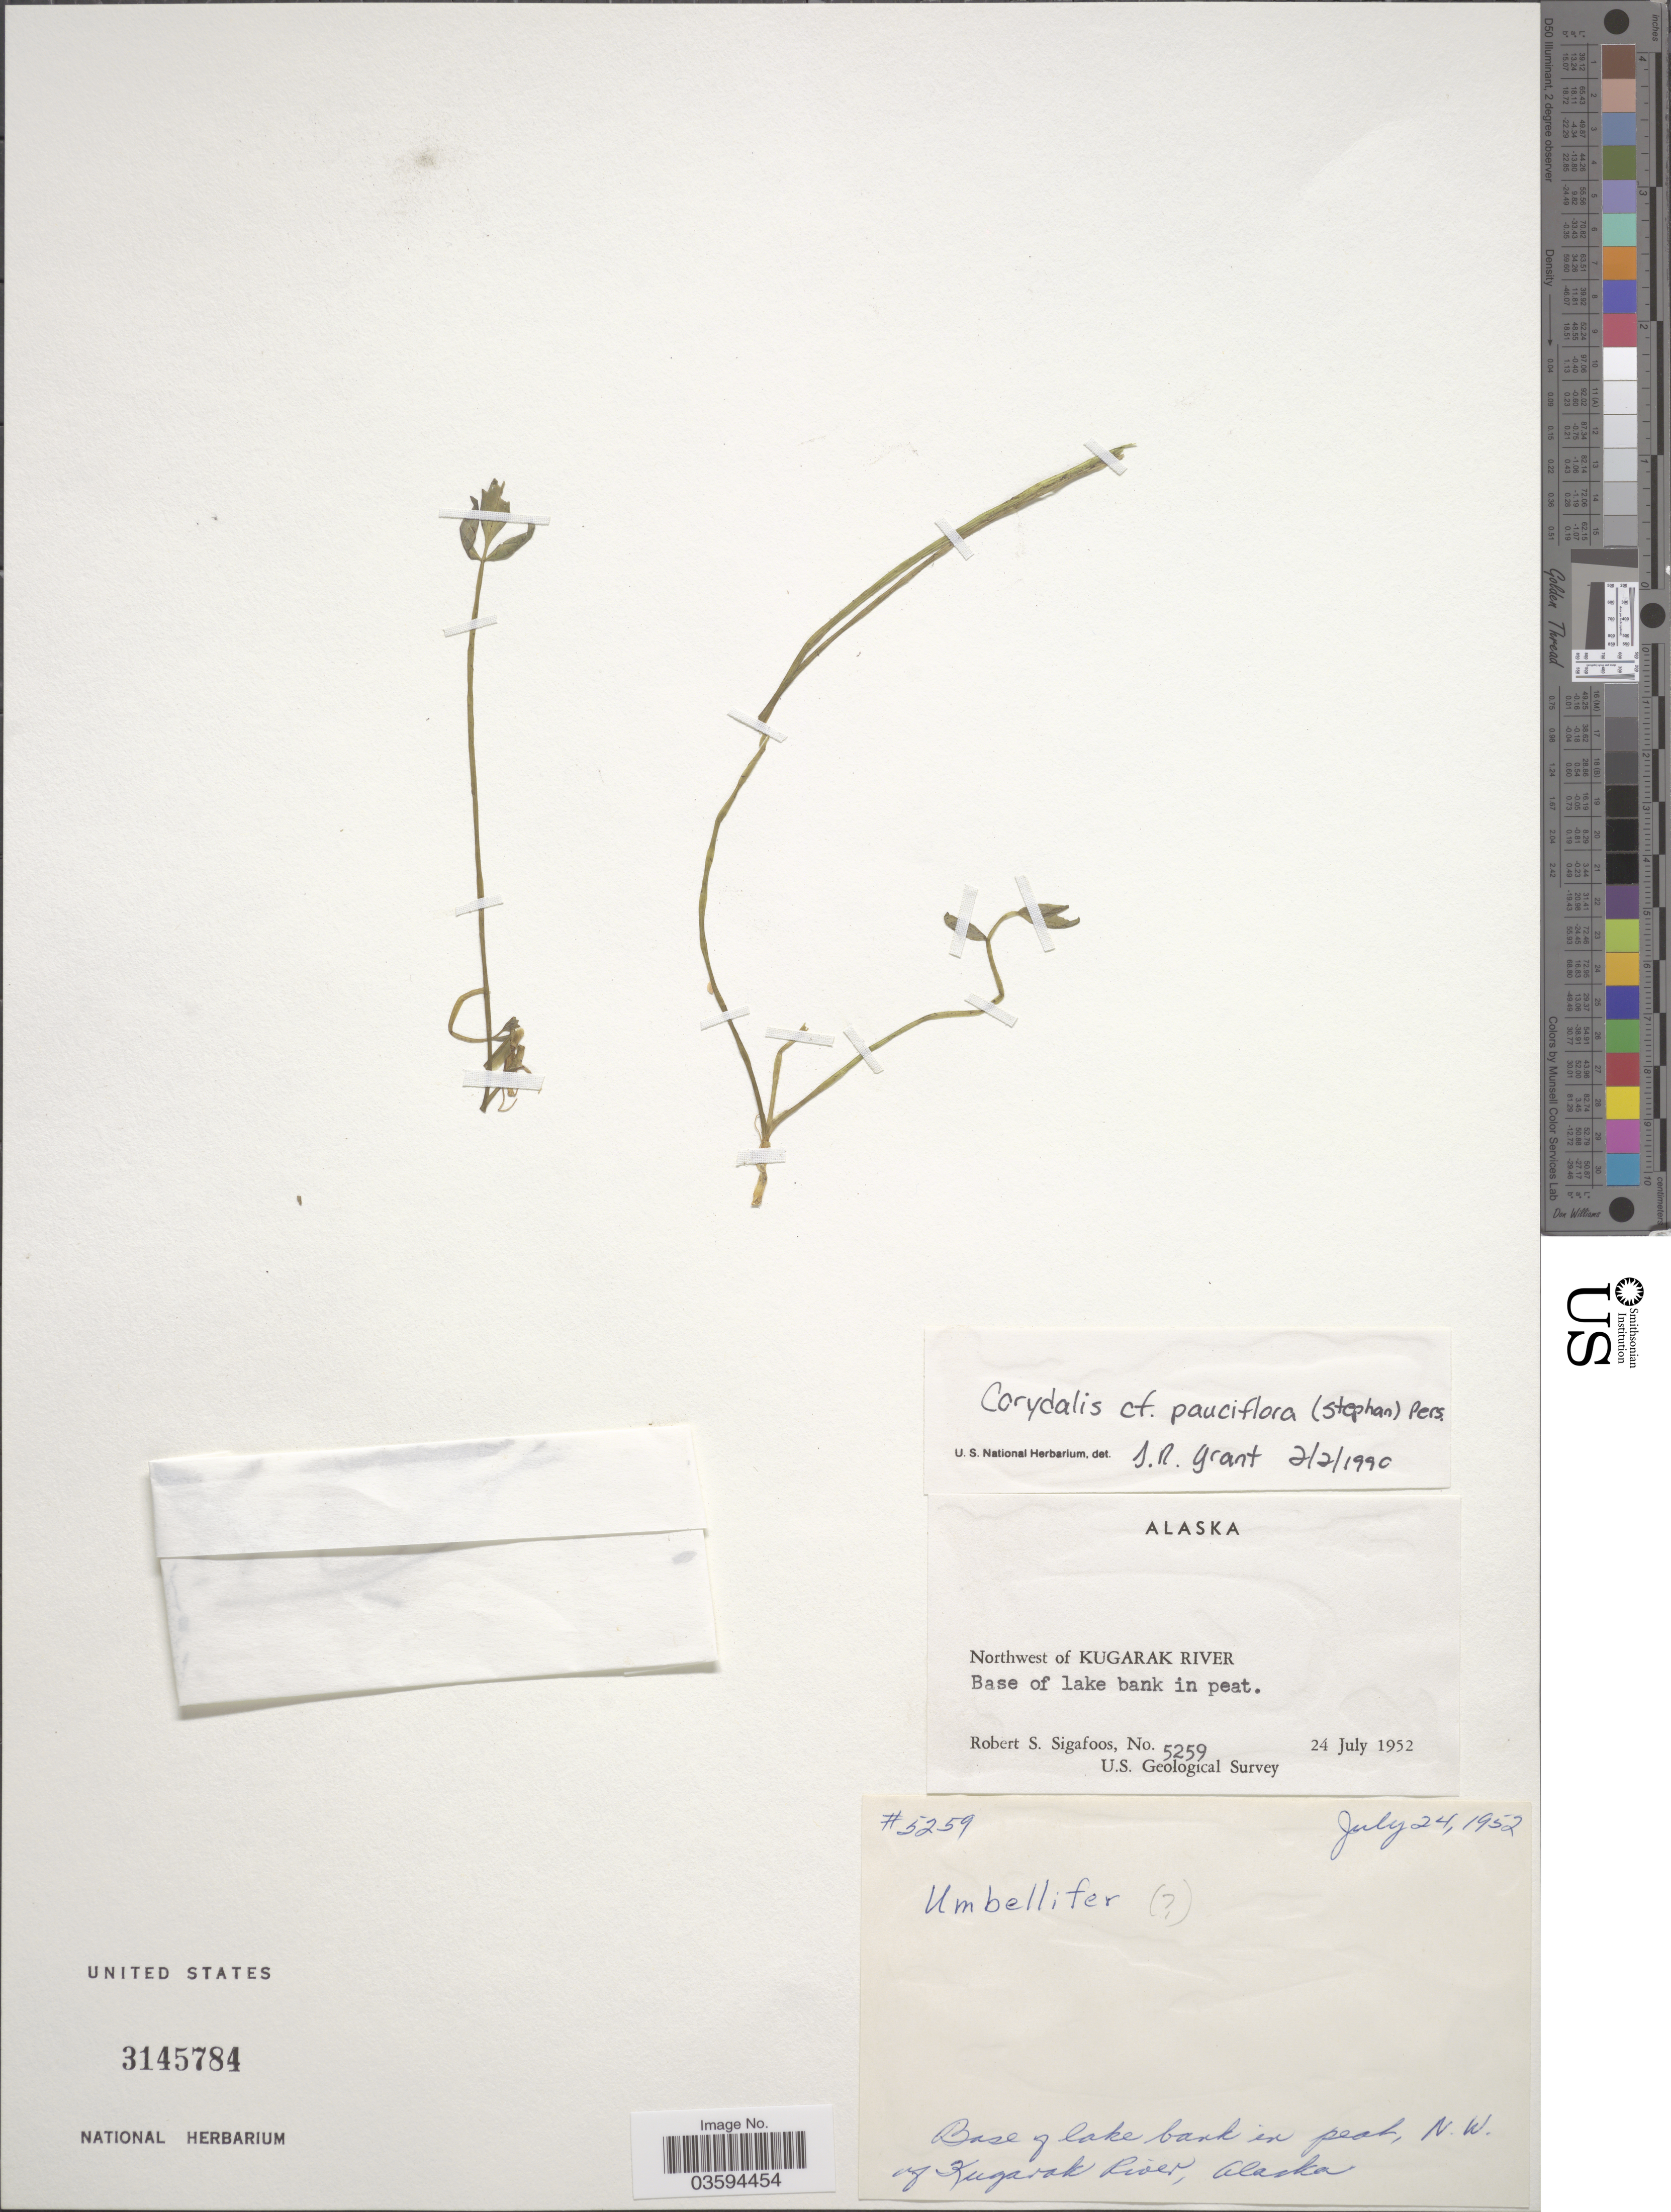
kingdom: Plantae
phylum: Tracheophyta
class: Magnoliopsida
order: Ranunculales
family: Papaveraceae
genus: Corydalis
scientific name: Corydalis pauciflora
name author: (Stephan) Pers.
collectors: R. Sigafoos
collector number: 5259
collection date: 1952-07-24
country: United States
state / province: Alaska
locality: Northwest of Kugarak River. Base of lake bank in peat.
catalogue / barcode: US 3145784